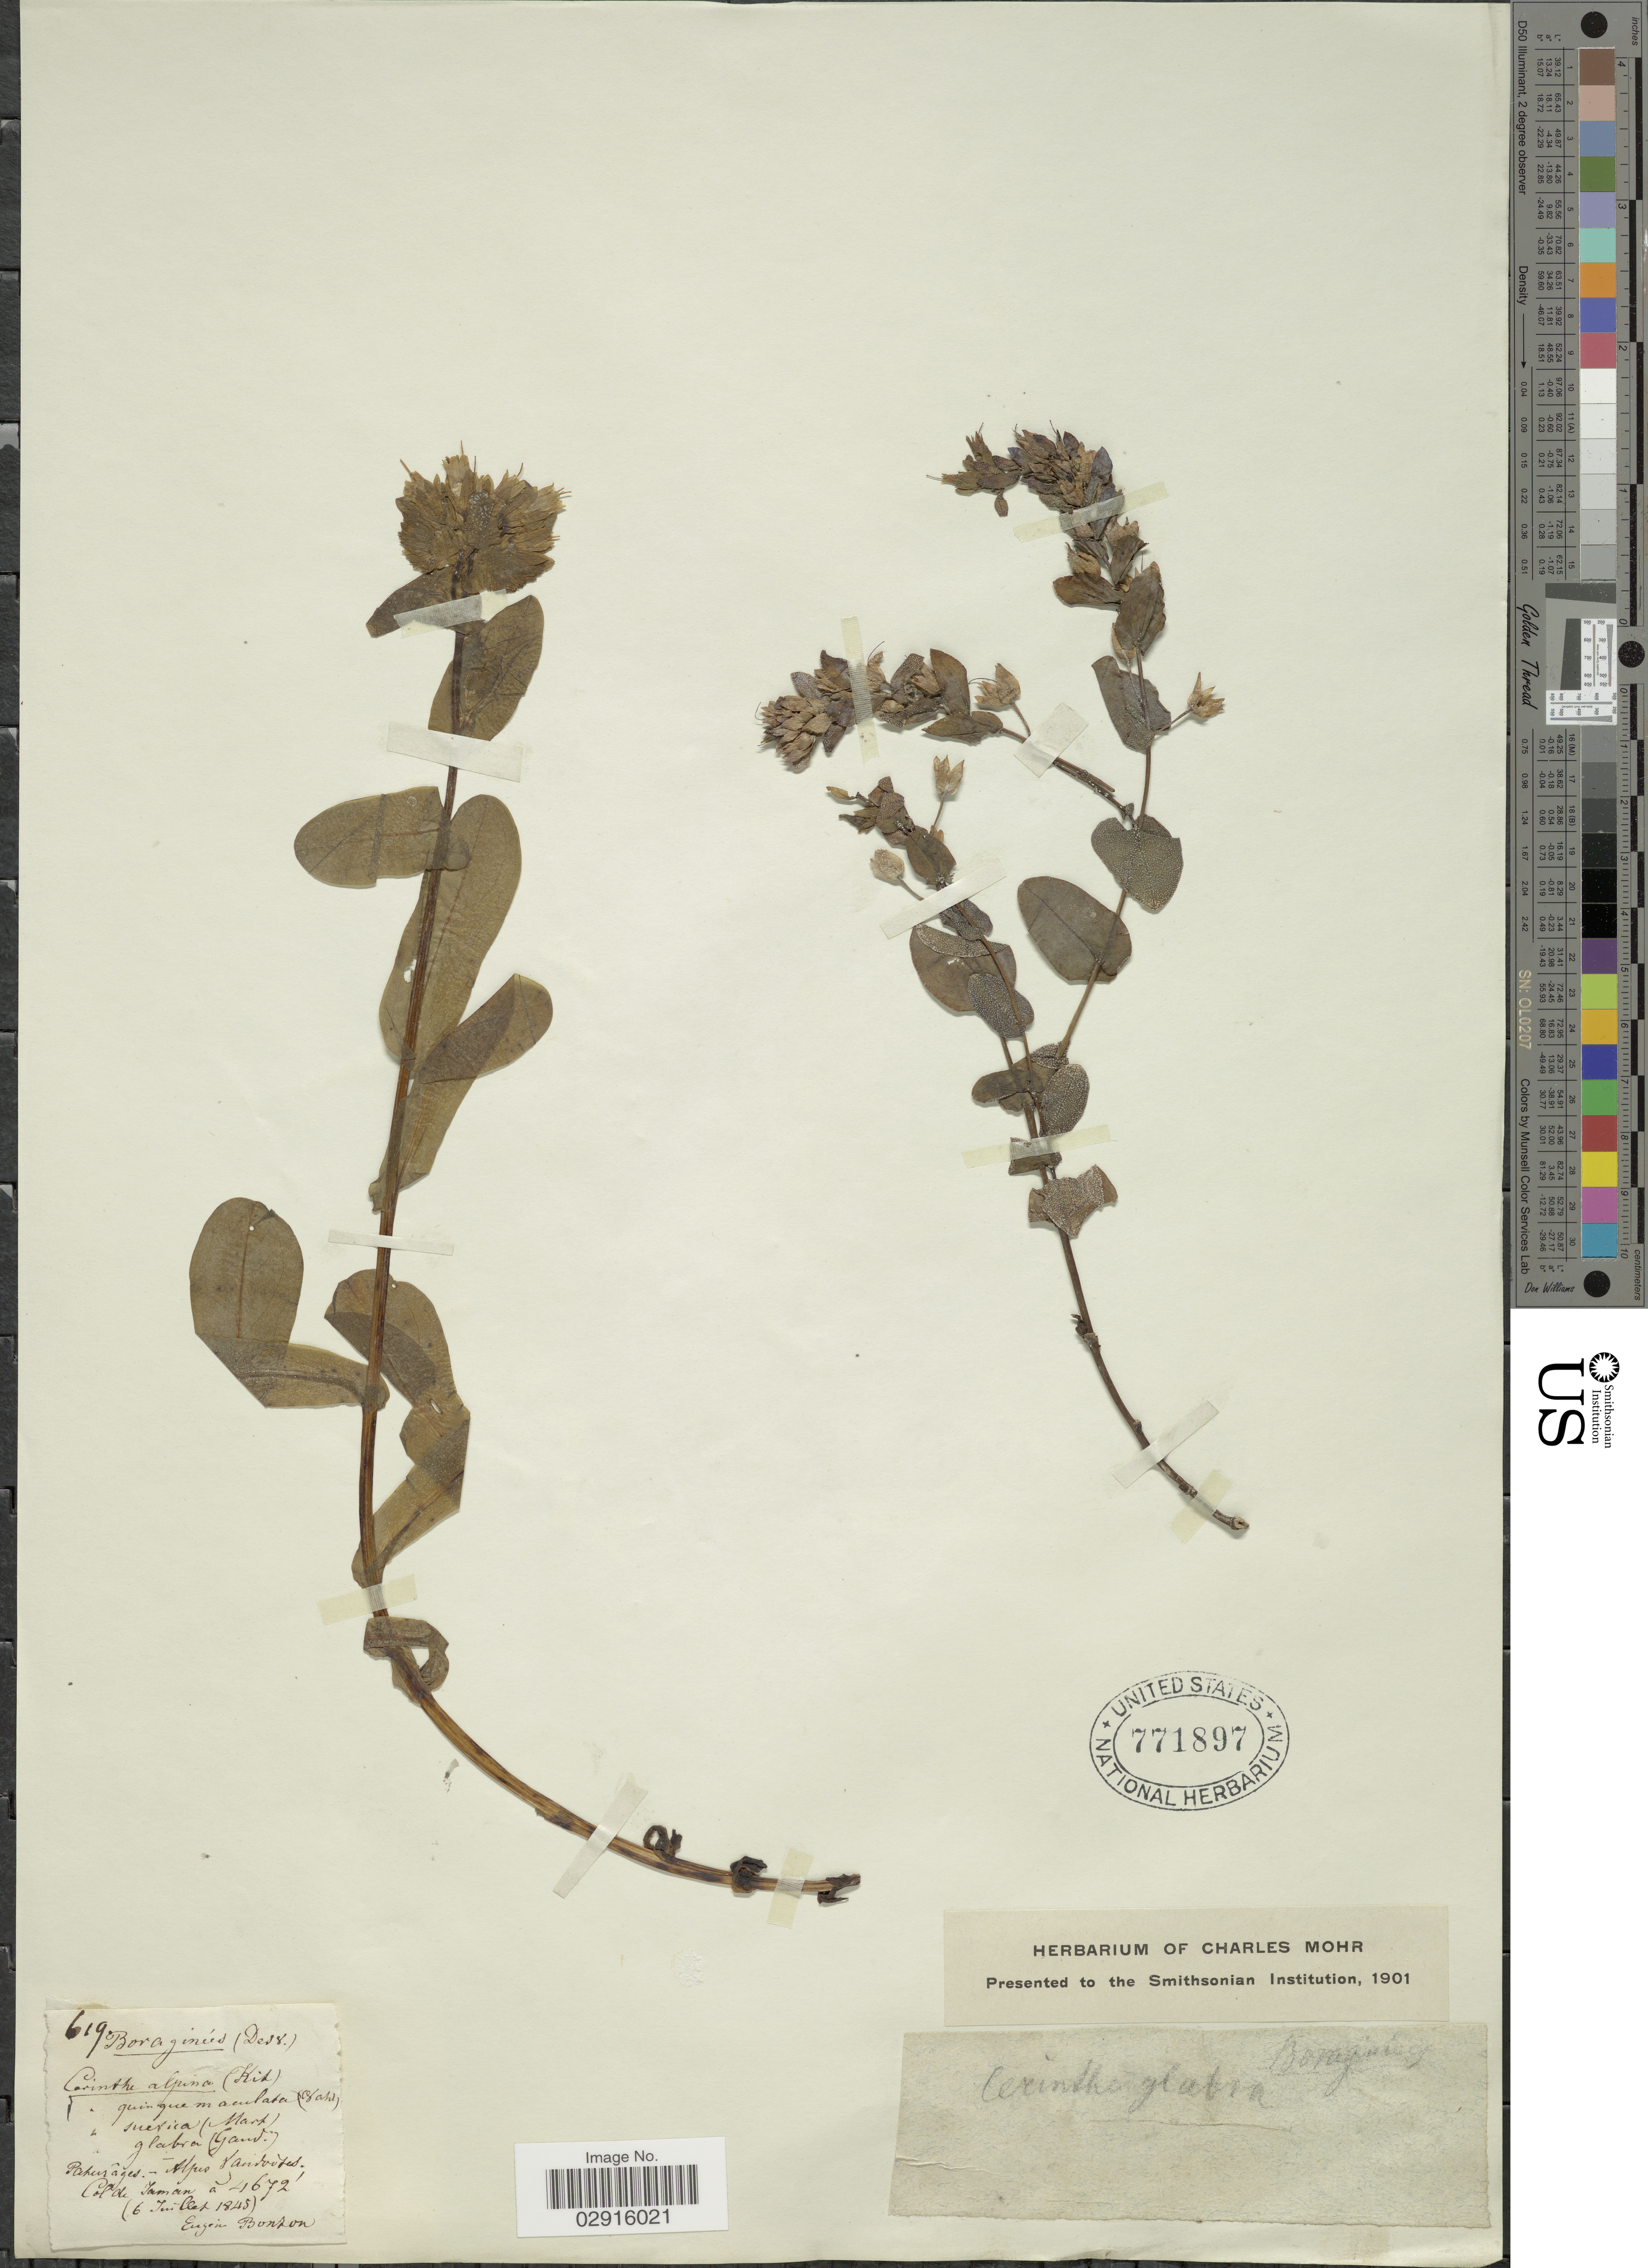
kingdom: Plantae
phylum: Tracheophyta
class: Magnoliopsida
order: Boraginales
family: Boraginaceae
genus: Cerinthe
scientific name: Cerinthe alpina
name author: Kit.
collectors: E. Bonzon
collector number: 619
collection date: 1845-07-06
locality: Paturâges-Alpes Vandoodos [interpreted].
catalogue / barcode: US 771897